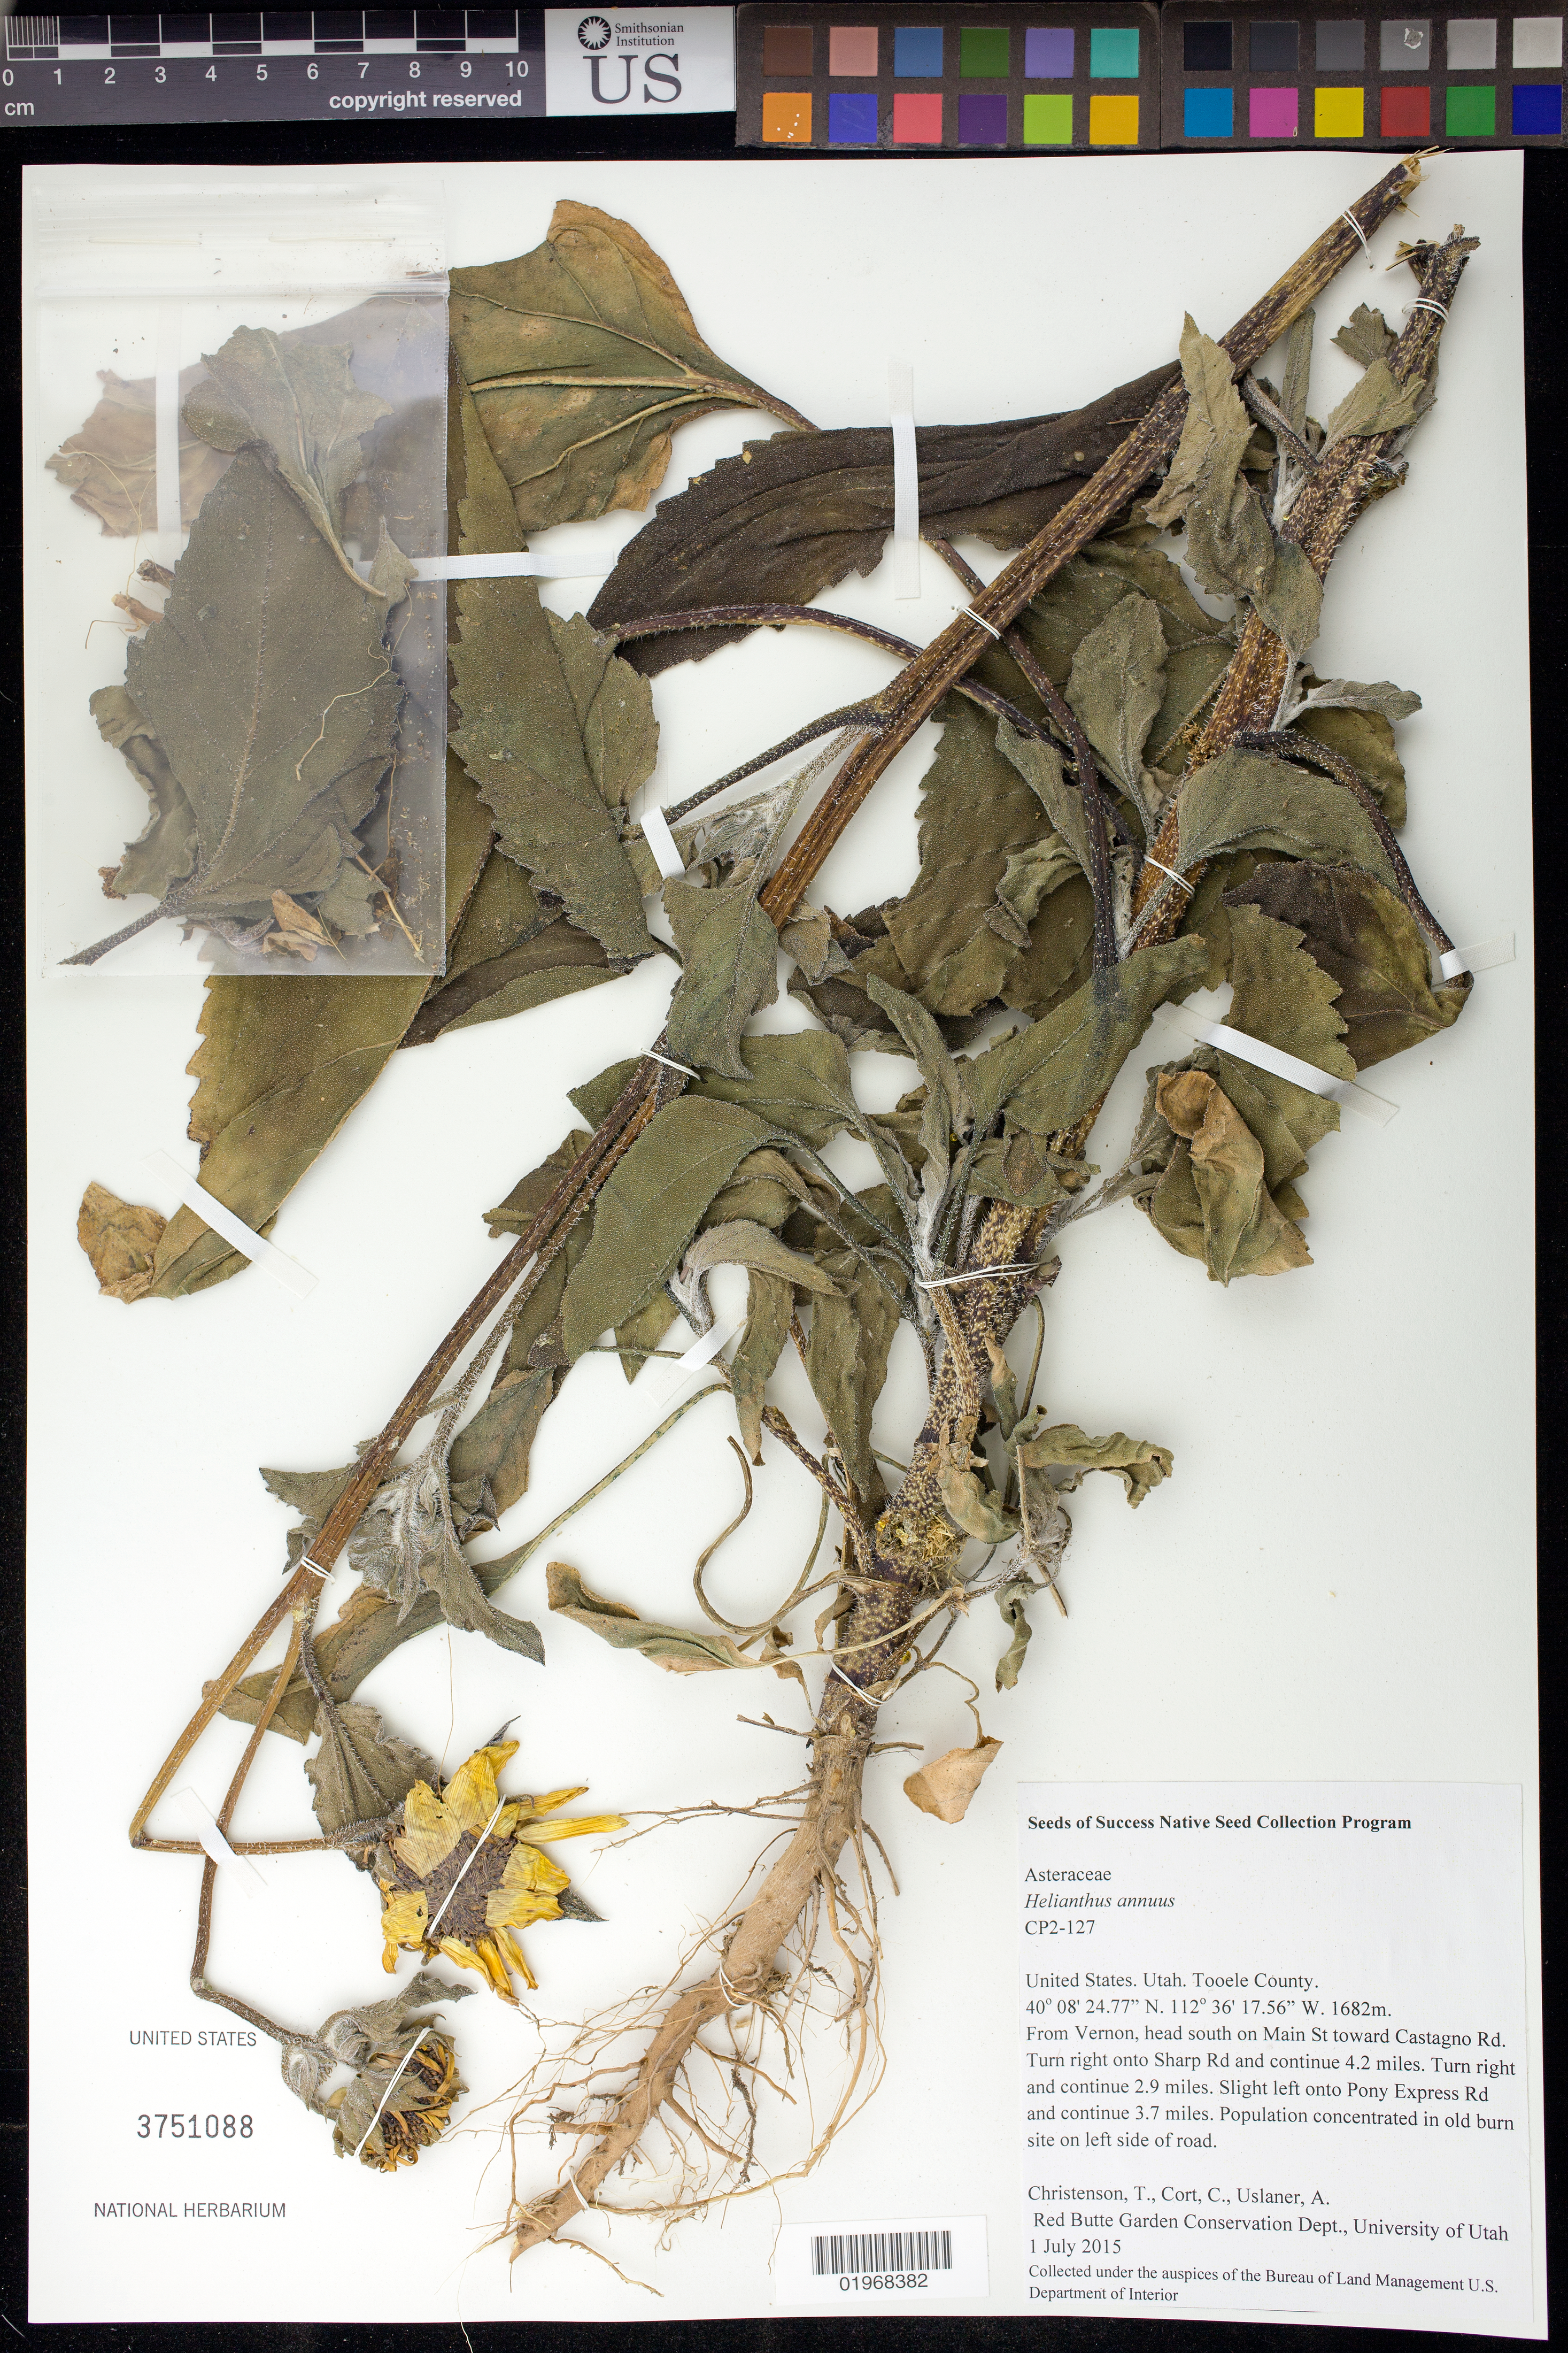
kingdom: Plantae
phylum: Tracheophyta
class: Magnoliopsida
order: Asterales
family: Asteraceae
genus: Helianthus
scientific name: Helianthus annuus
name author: L.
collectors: T. Christenson, C. Cort & A. Uslaner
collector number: CP2-127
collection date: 2015-07-01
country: United States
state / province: Utah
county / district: Tooele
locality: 3.7 mi. on Pony Express Rd.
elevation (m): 1682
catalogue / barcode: US 3751088